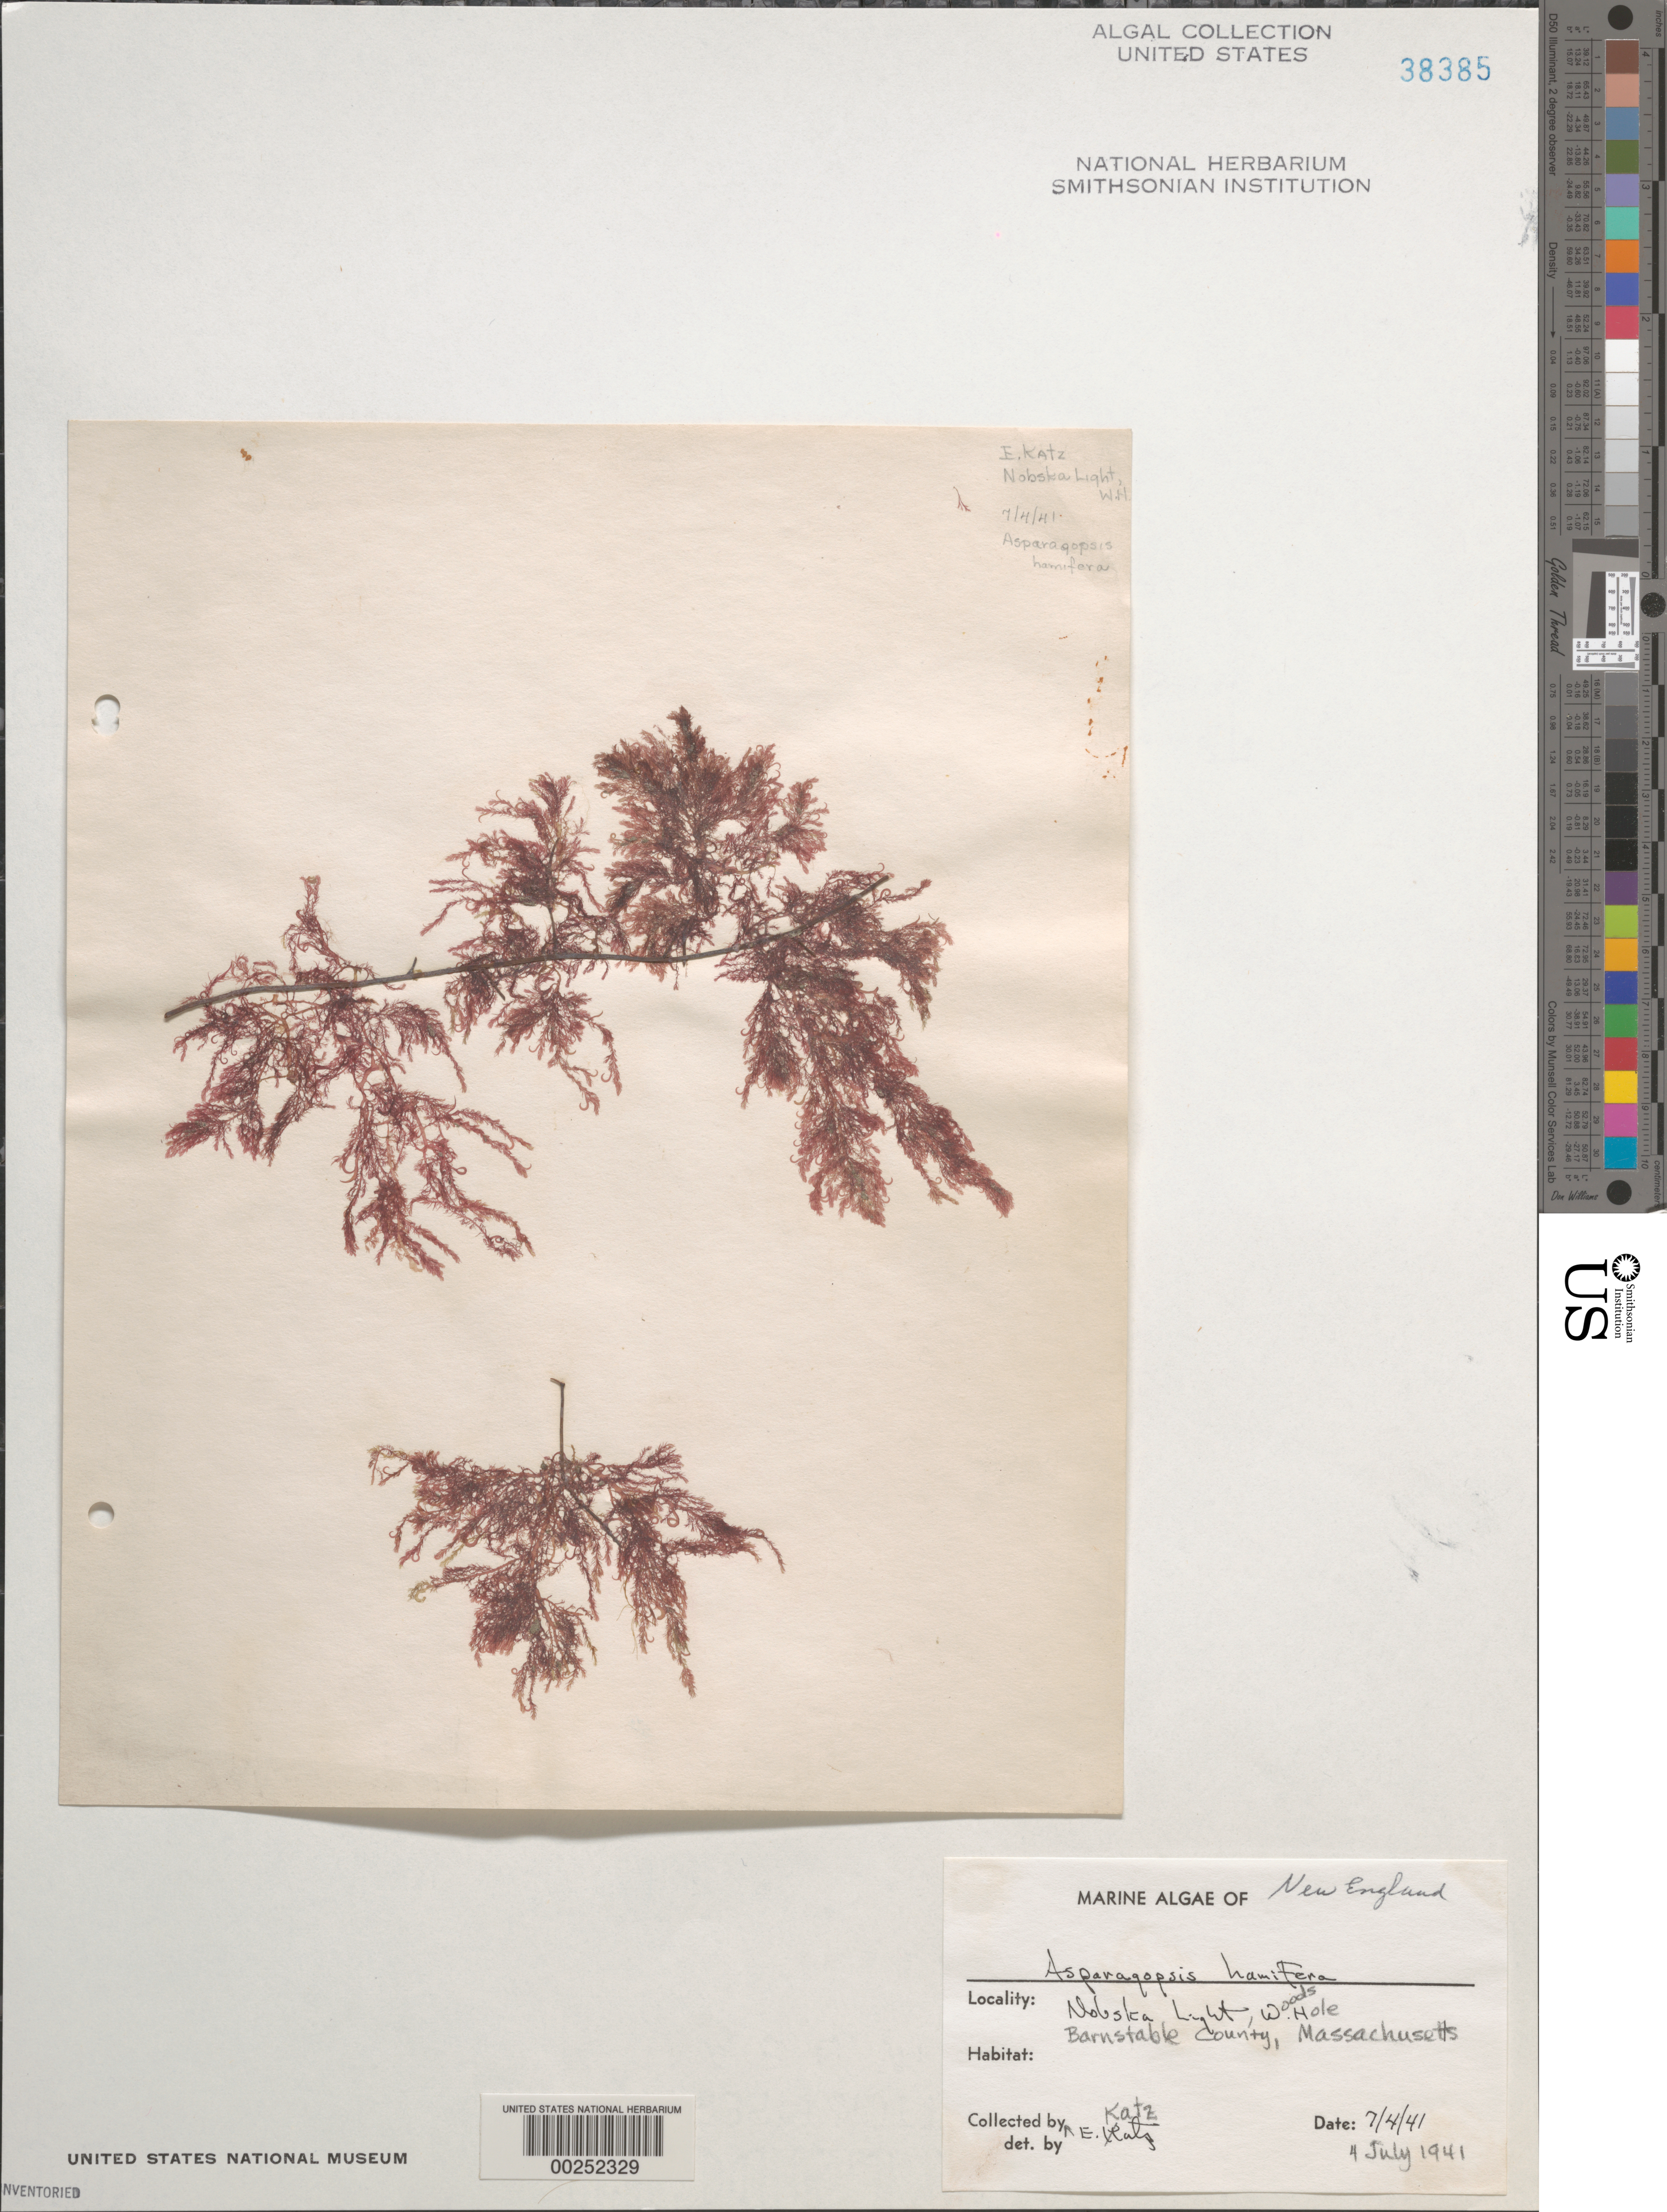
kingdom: Plantae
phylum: Rhodophyta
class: Florideophyceae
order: Bonnemaisoniales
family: Bonnemaisoniaceae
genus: Bonnemaisonia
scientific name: Bonnemaisonia hamifera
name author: P. Hariot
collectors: E. Katz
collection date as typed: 04 Jul 1941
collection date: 1941-07-04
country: United States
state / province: Massachusetts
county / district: Barnstable County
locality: Woods Hole, Nobska Light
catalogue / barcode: US 38385